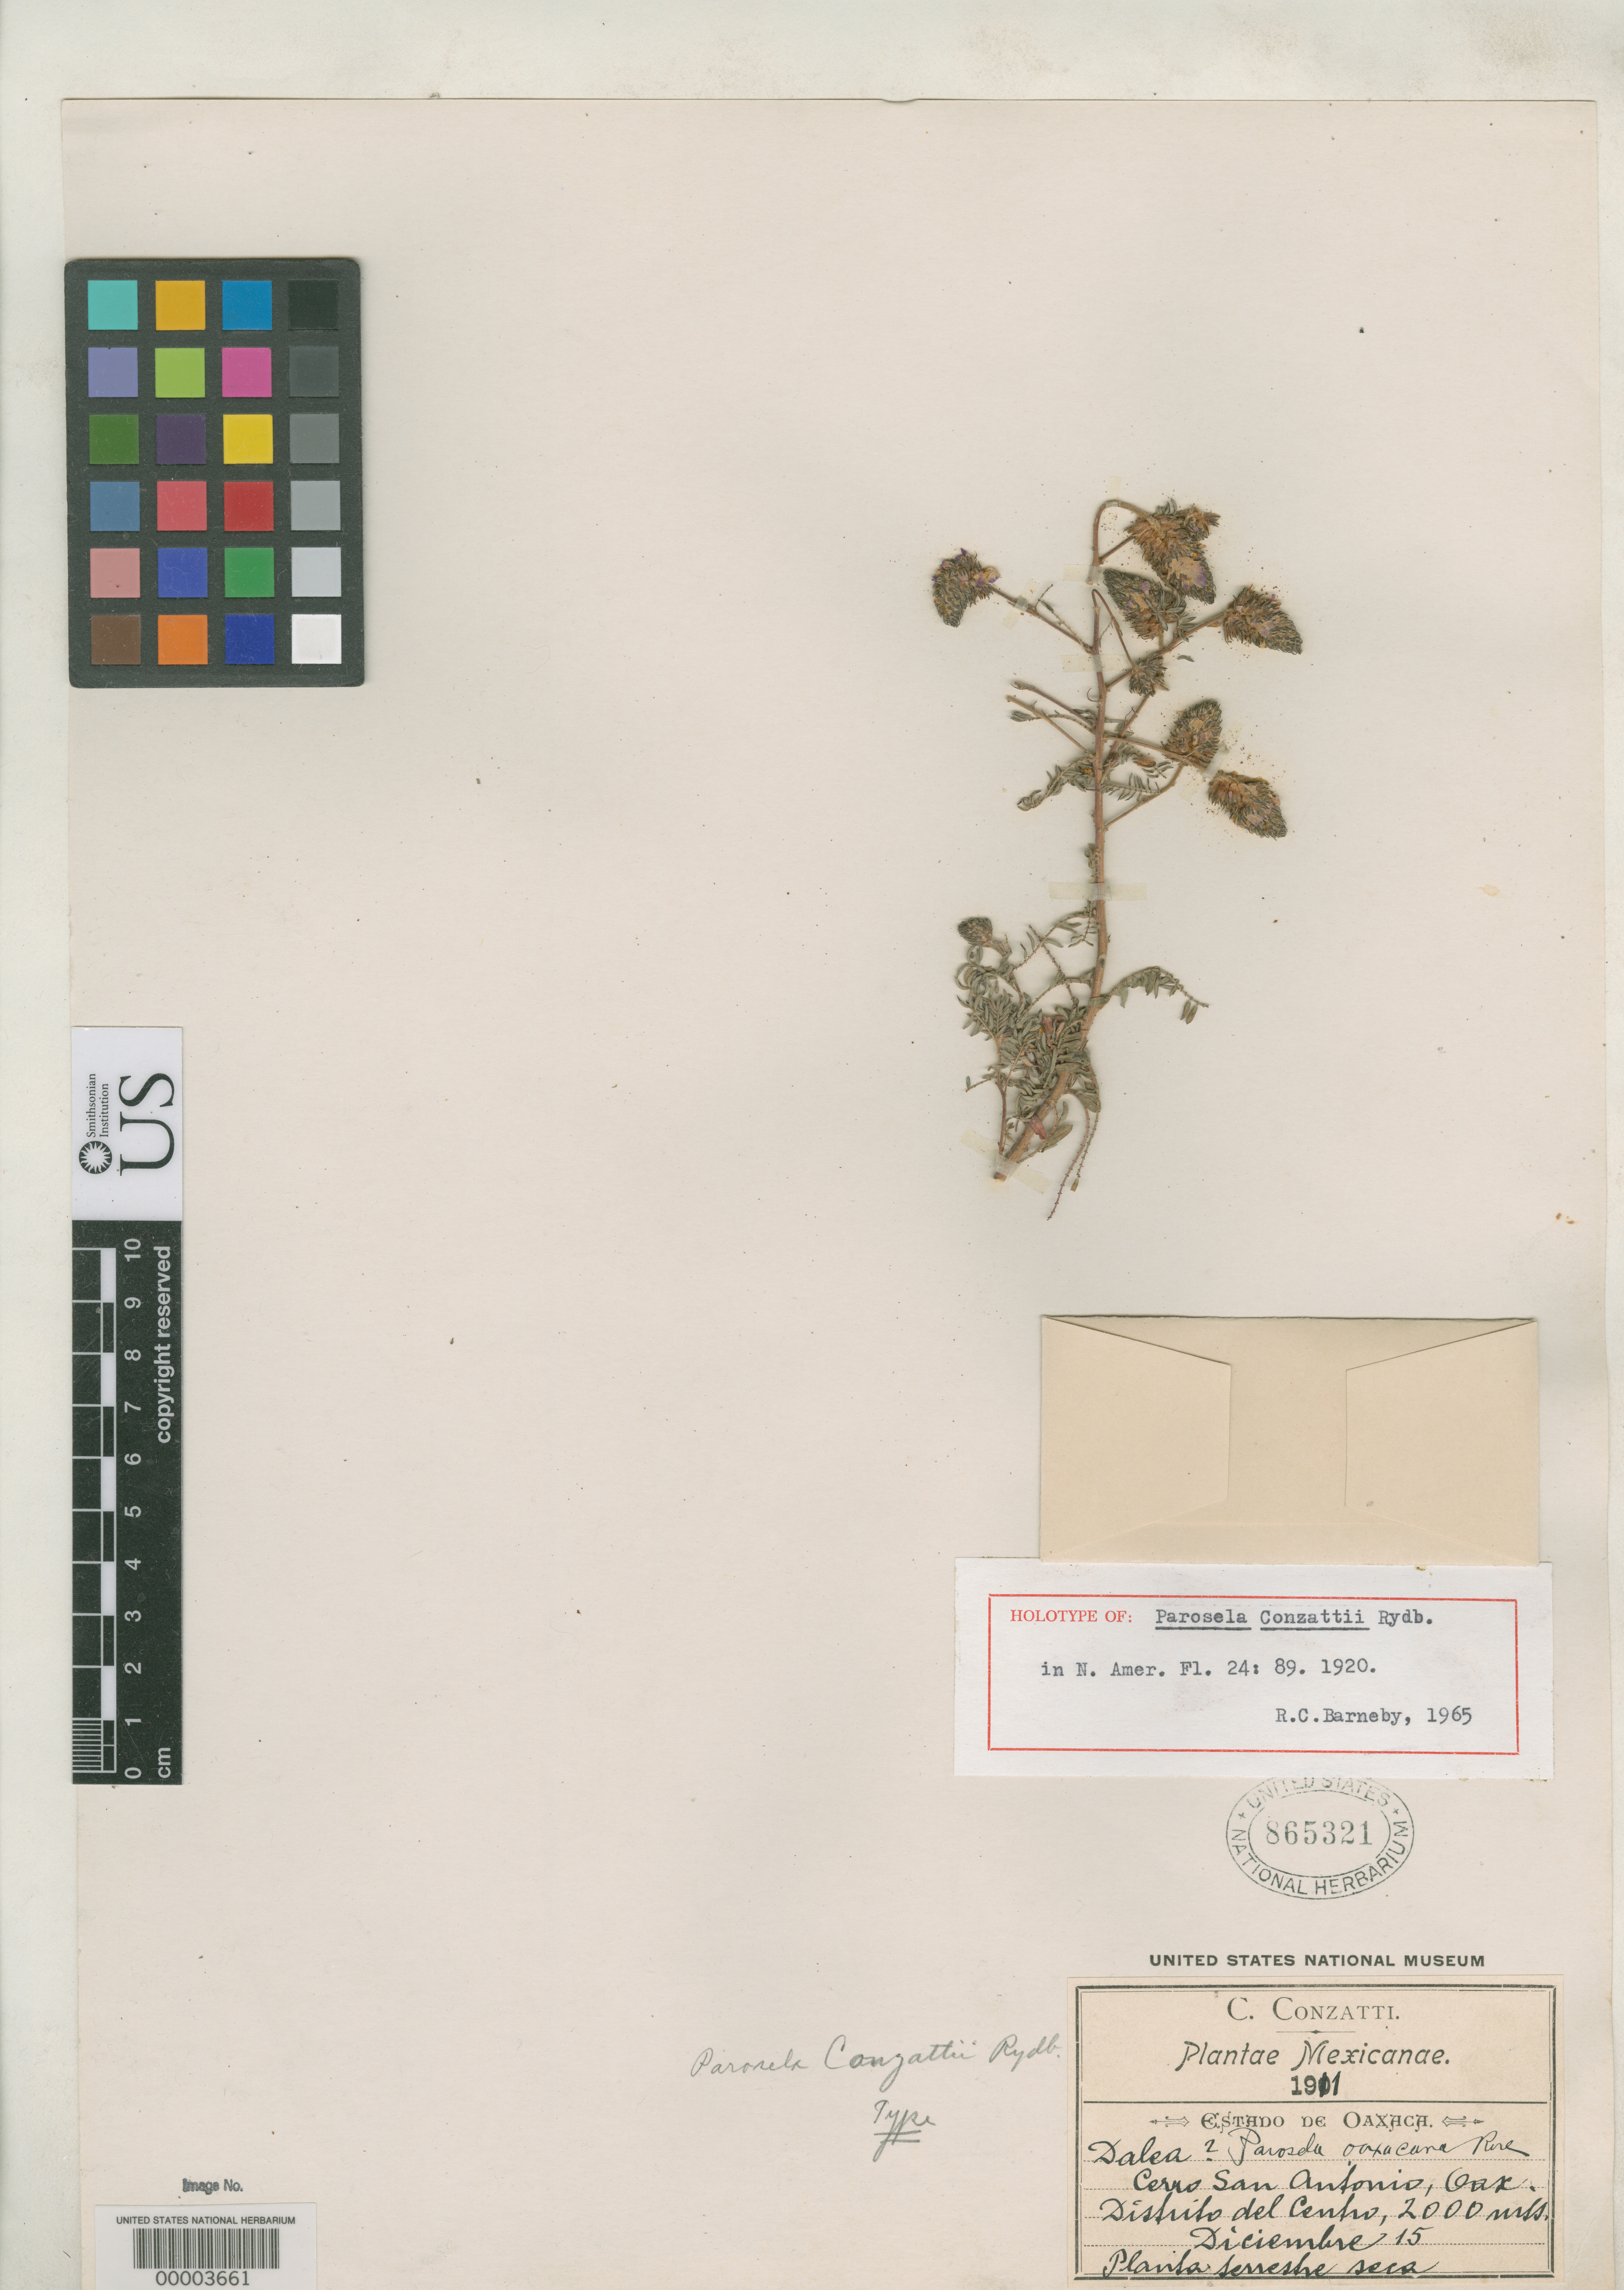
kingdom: Plantae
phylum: Tracheophyta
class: Magnoliopsida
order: Fabales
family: Fabaceae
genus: Parosela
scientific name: Parosela conzattii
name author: Rydb.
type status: Holotype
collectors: C. Conzatti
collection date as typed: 15 Dec 1901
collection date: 1901-12-15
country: Mexico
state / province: Oaxaca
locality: Cerro San Antonio.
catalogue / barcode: US 865321